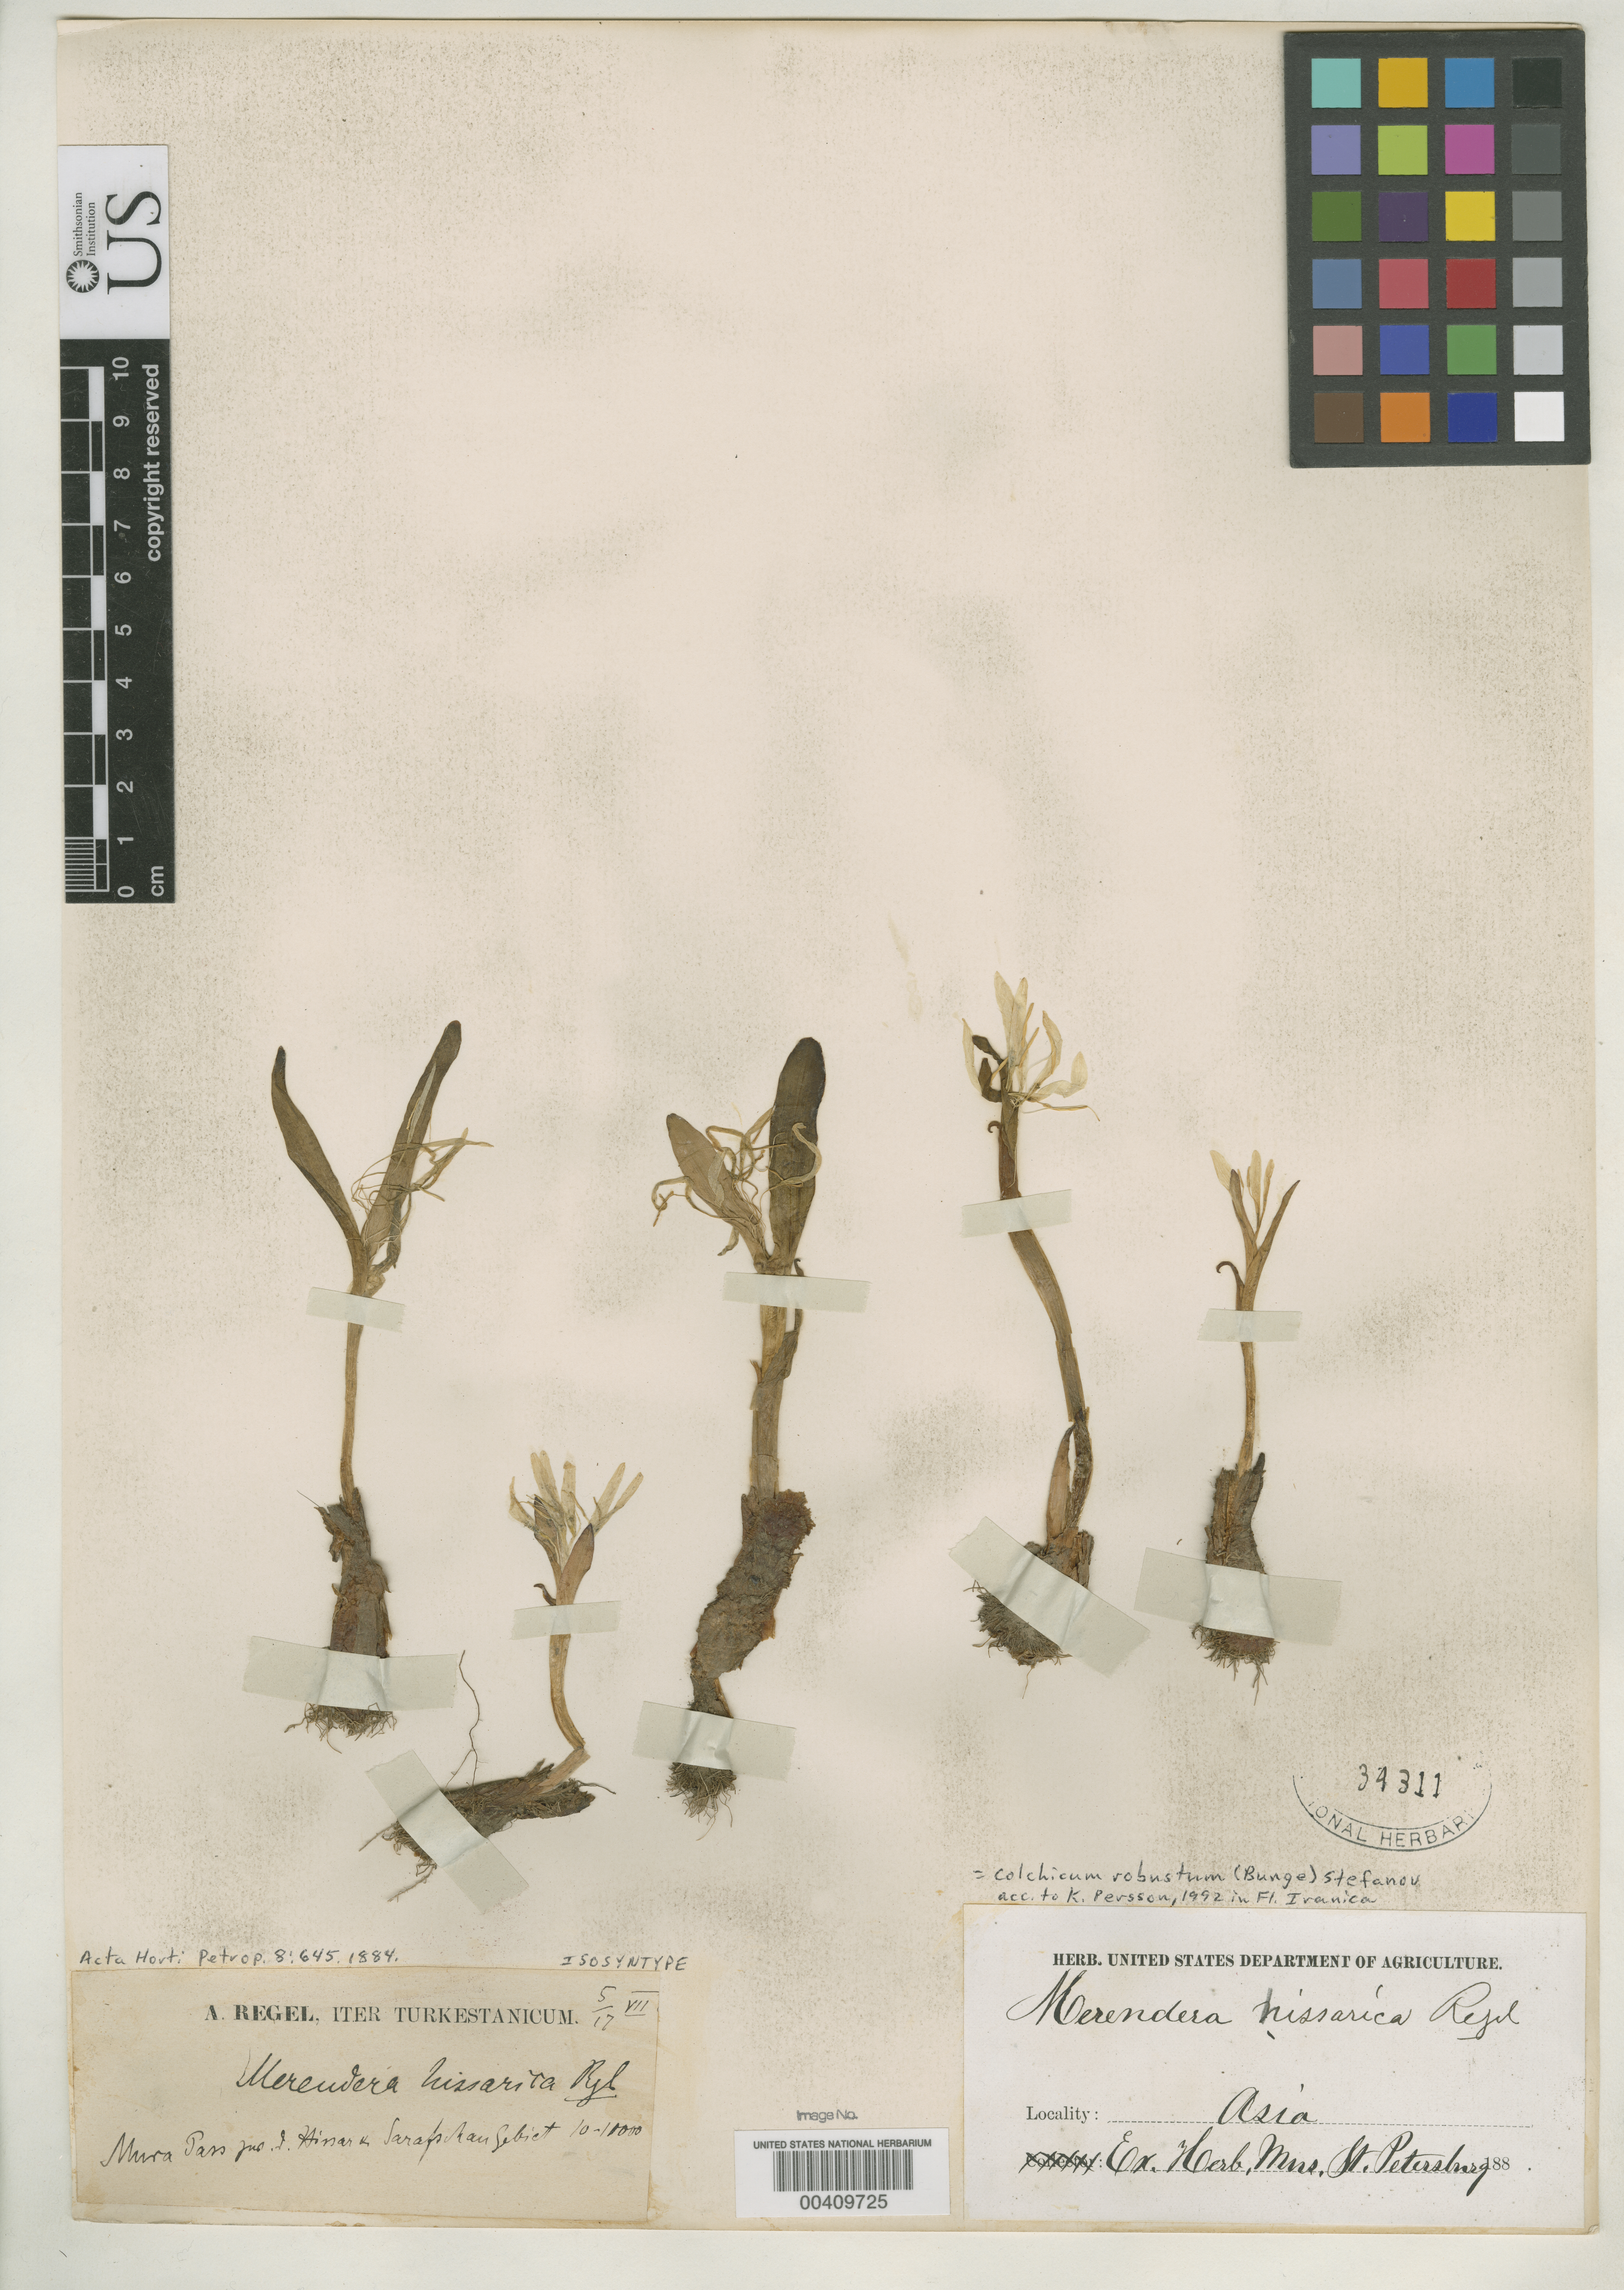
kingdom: Plantae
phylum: Tracheophyta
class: Liliopsida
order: Liliales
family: Colchicaceae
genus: Merendera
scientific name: Merendera hissarica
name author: A. Regel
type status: Isosyntype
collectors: A. Regel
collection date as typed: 17 Jul 1817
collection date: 1817-07-17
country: Kazakhstan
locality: Mura Pass, Hissar & Sarapchan. Tajikistan?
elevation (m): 3048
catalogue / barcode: US 34311